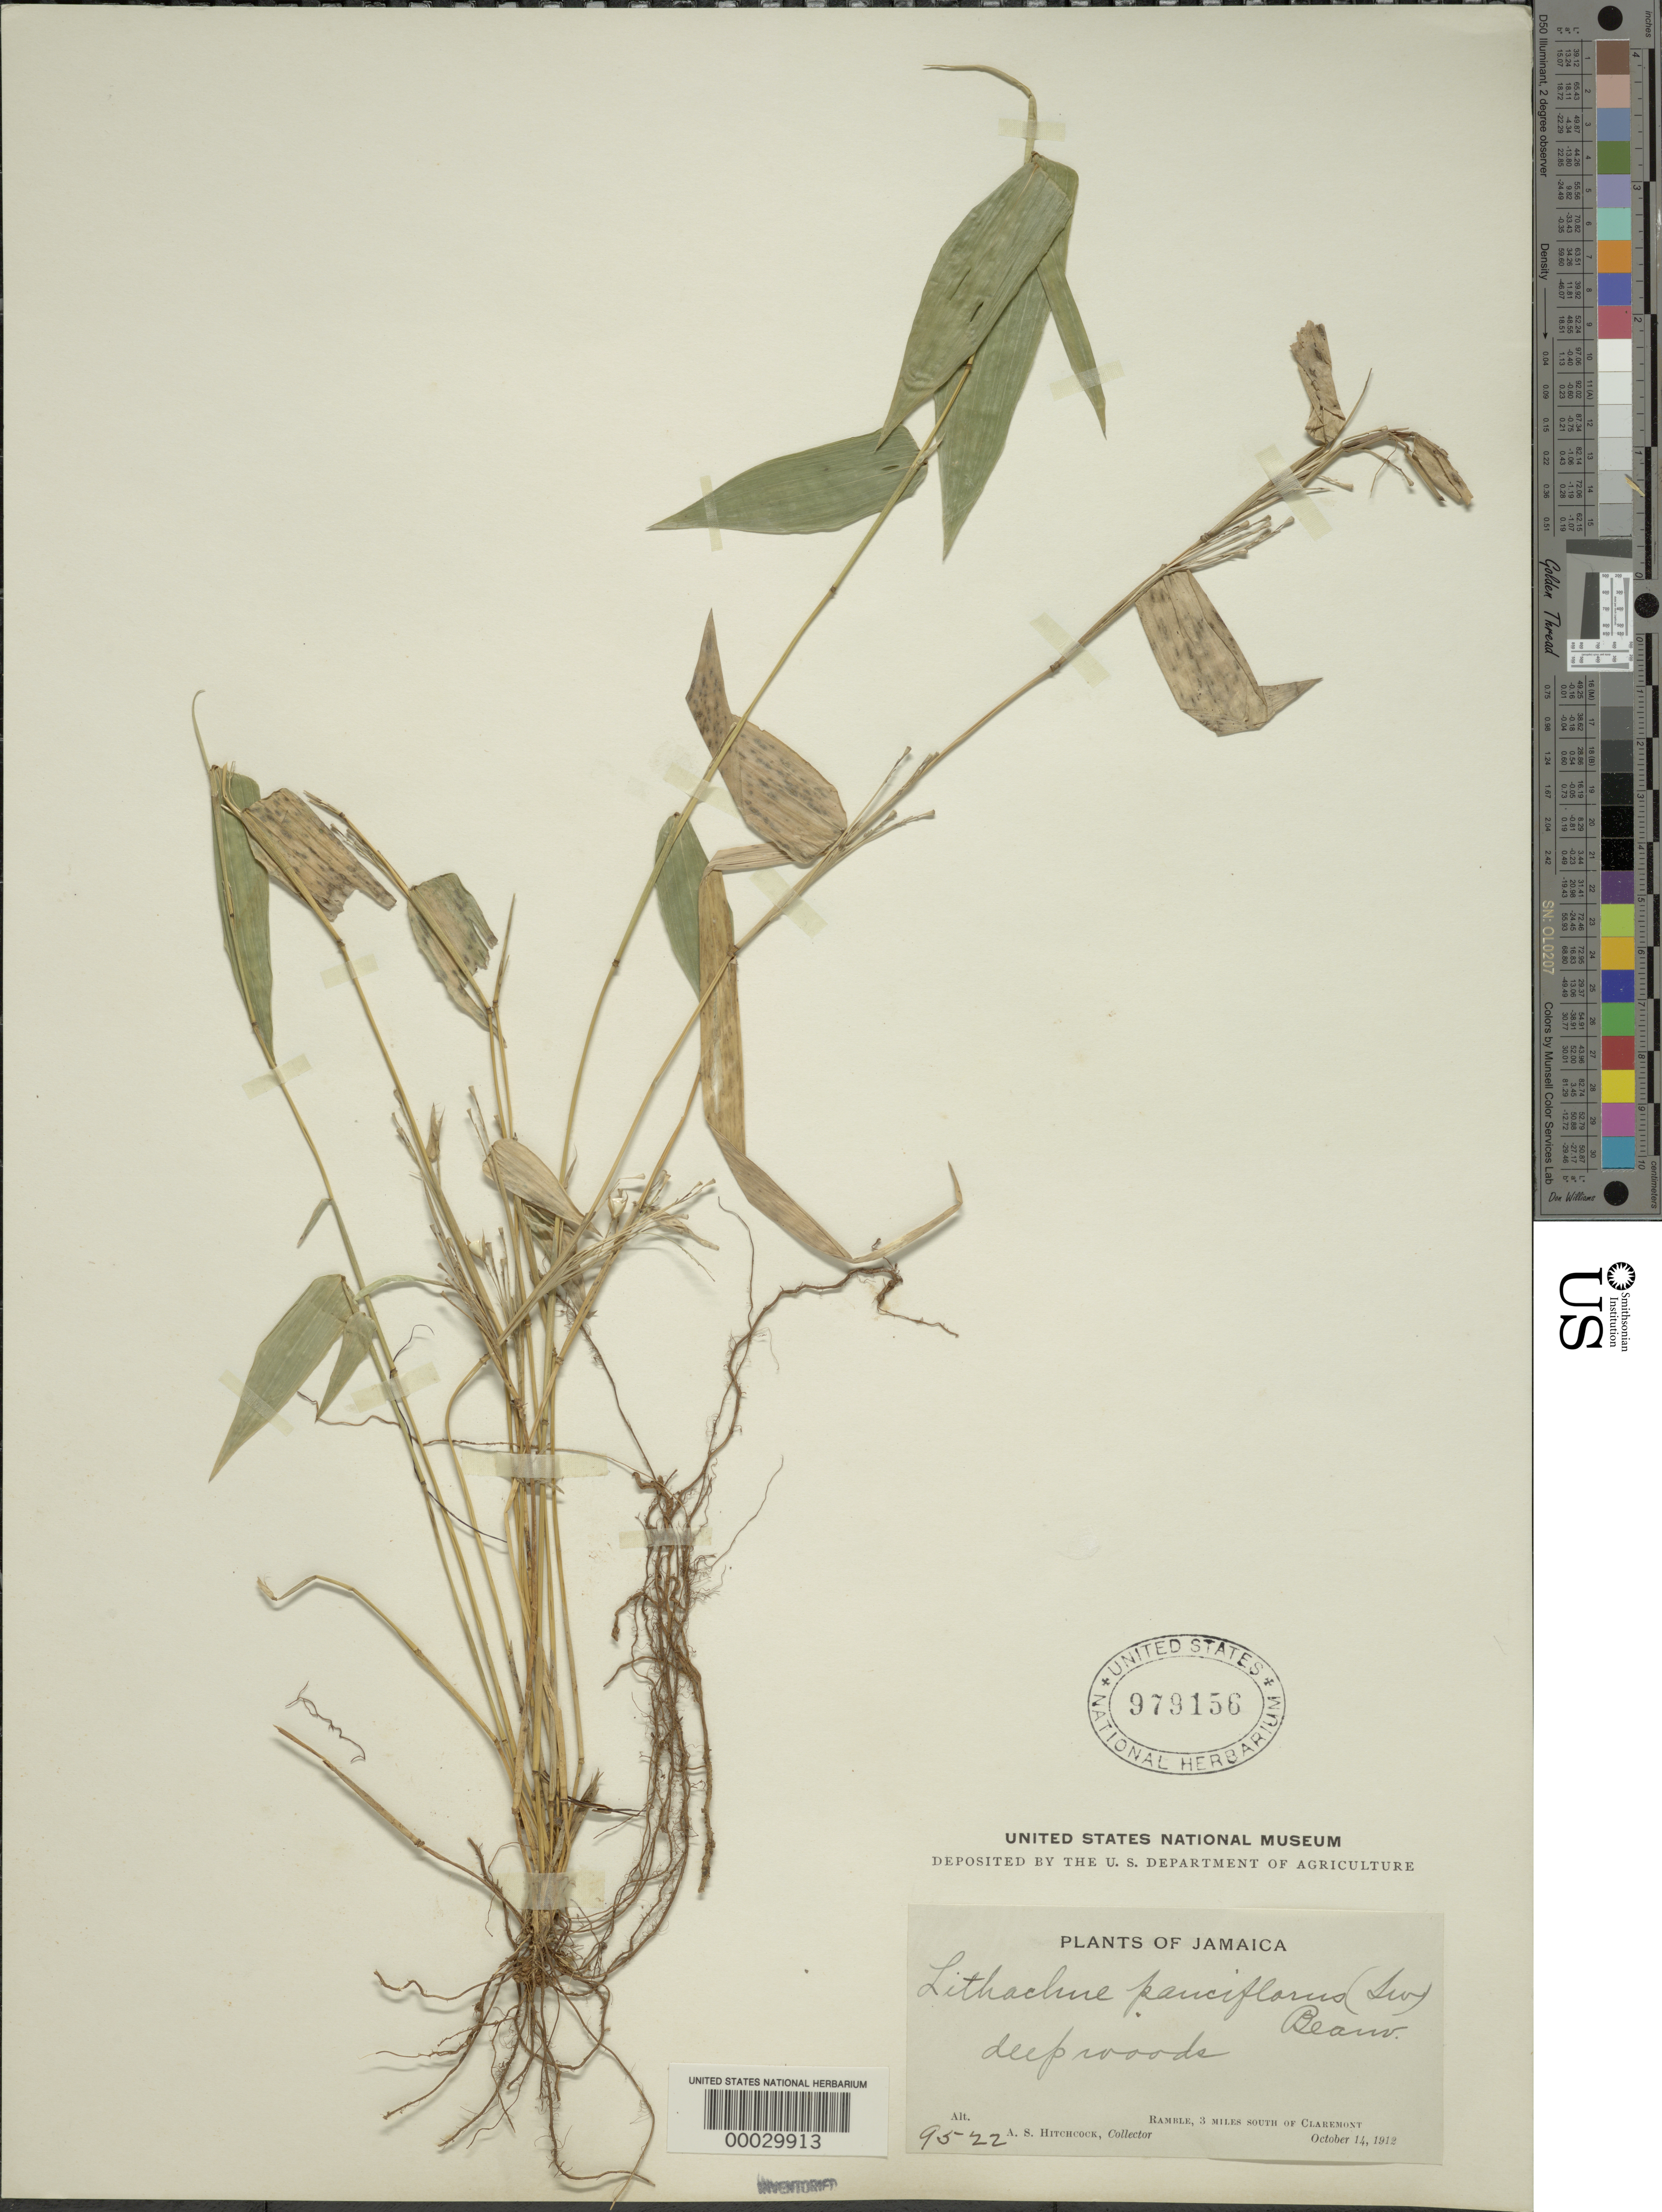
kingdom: Plantae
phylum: Tracheophyta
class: Liliopsida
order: Poales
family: Poaceae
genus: Lithachne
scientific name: Lithachne pauciflora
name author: (Sw.) P. Beauv.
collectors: A. S. Hitchcock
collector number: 9522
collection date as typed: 14 Oct 1912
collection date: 1912-10-14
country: Jamaica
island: Greater Antilles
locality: Ramble, claremont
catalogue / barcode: US 979156